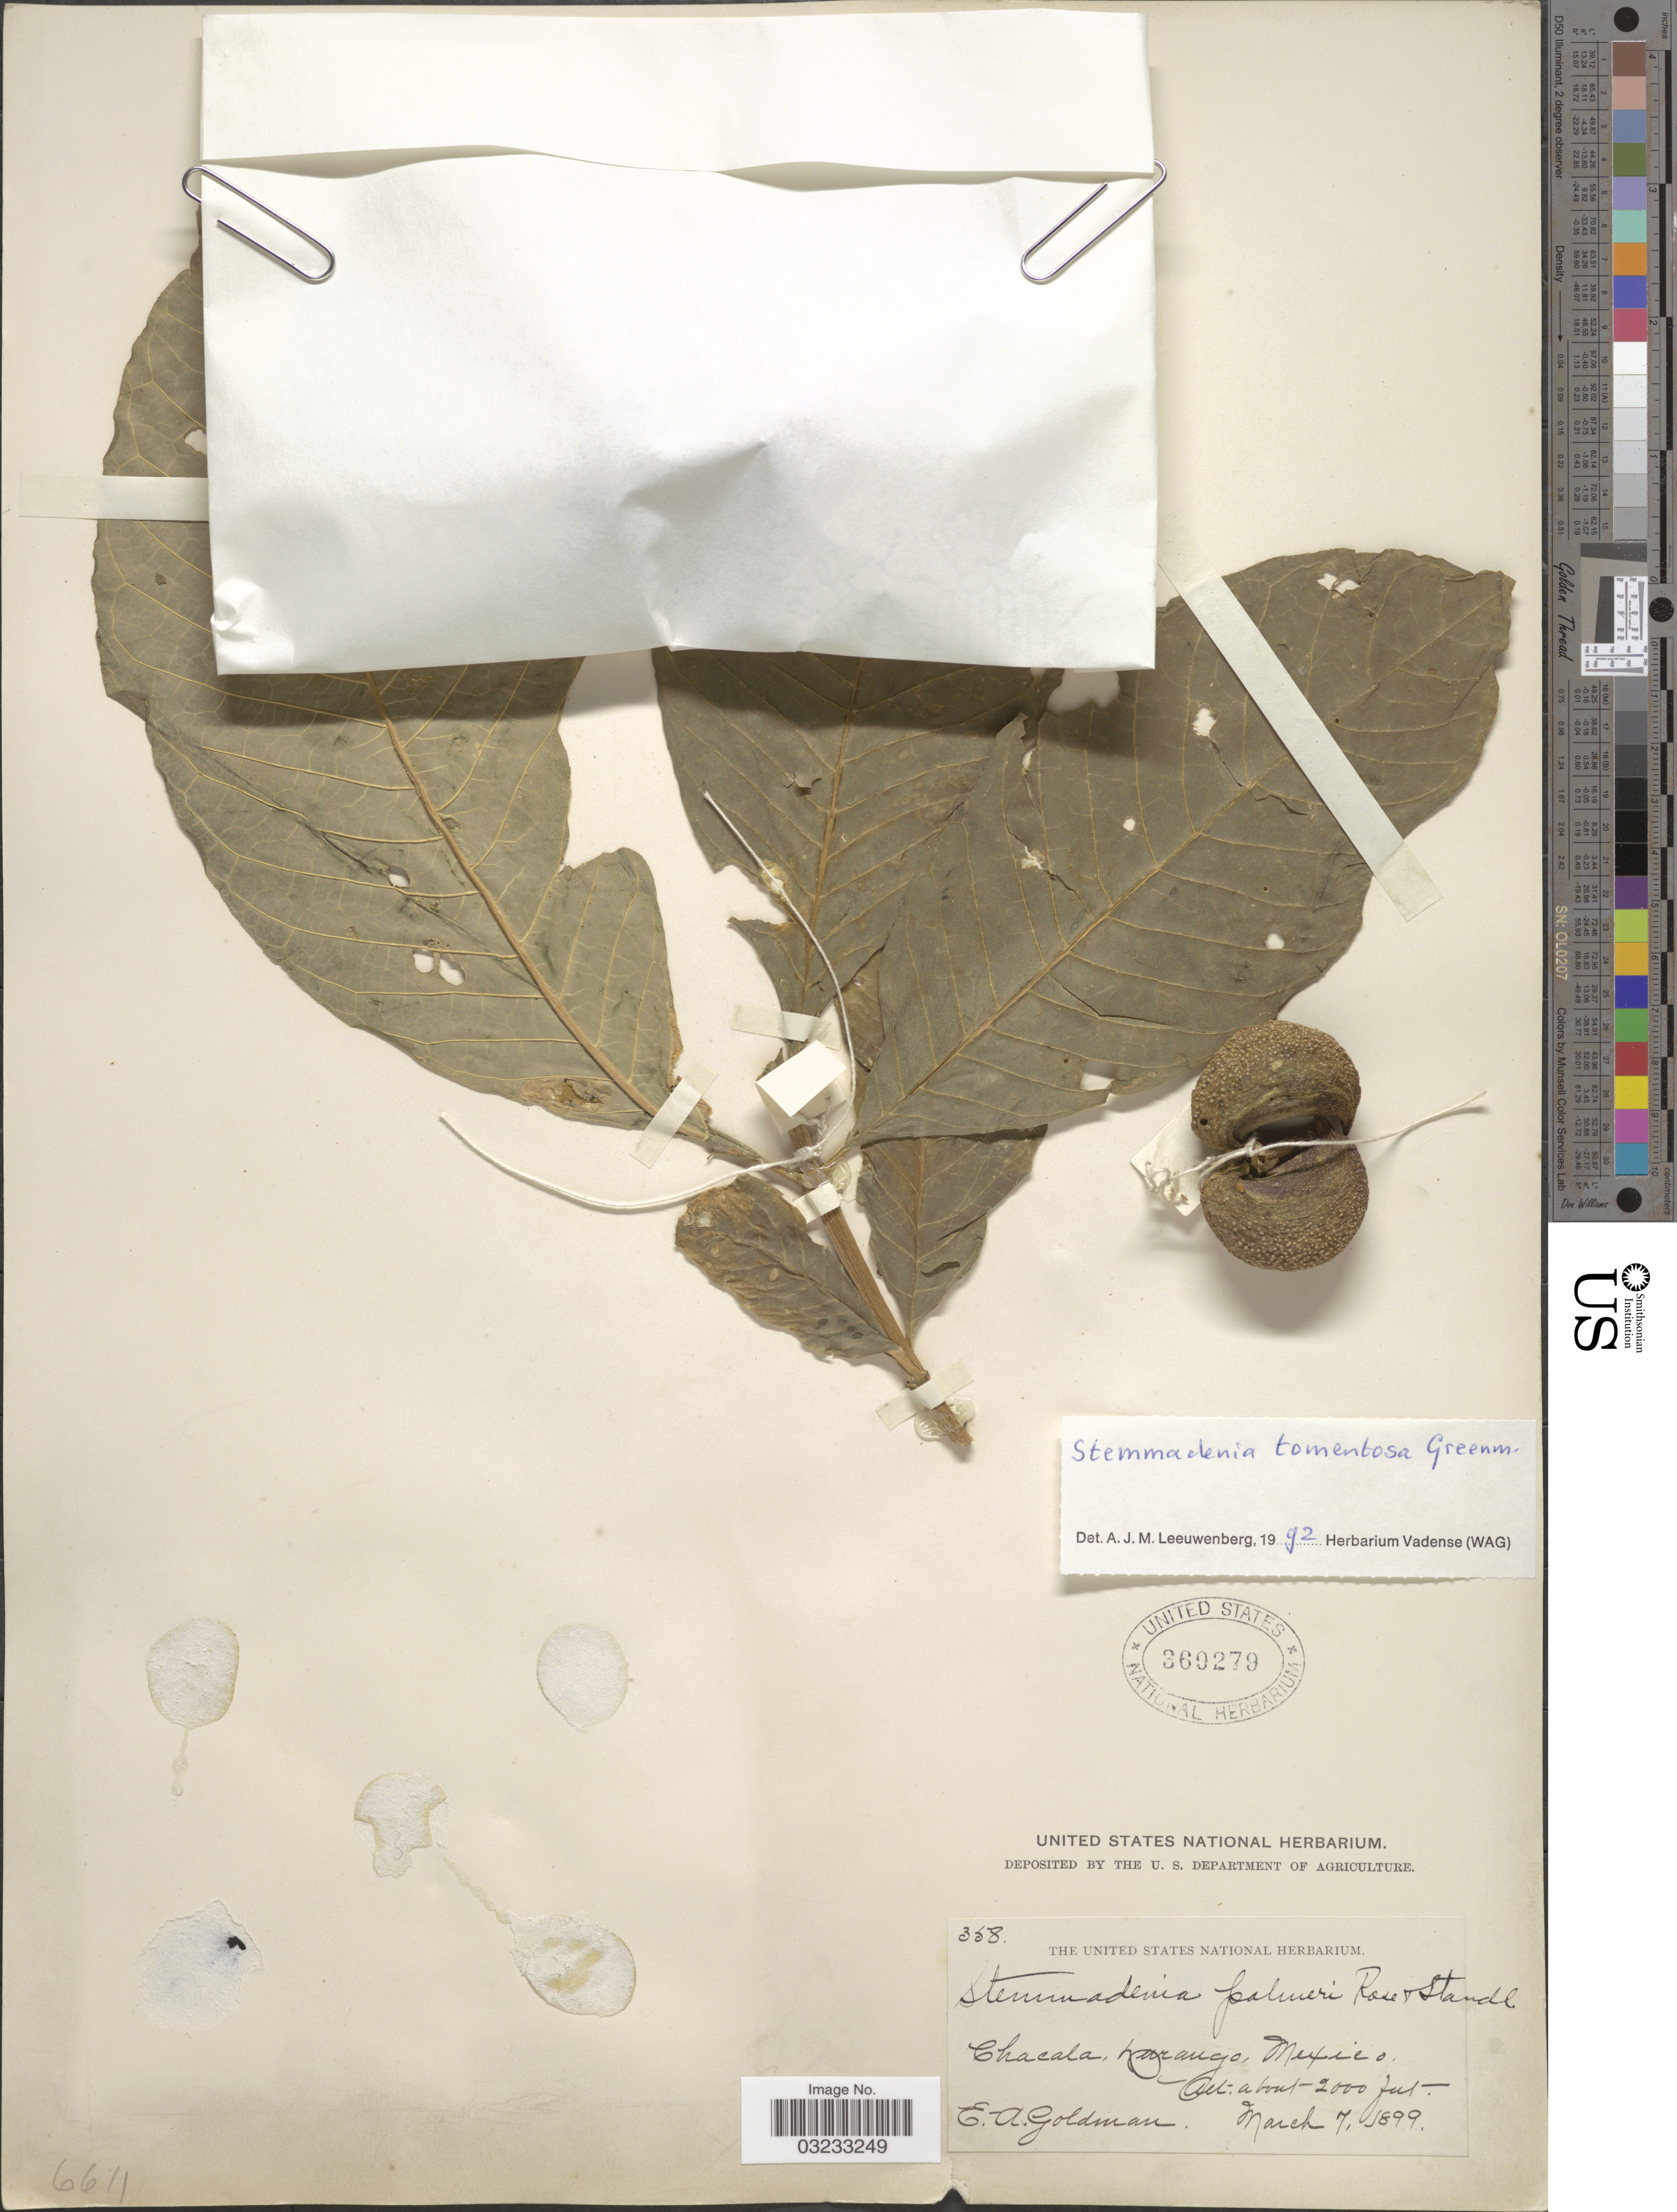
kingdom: Plantae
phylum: Tracheophyta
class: Magnoliopsida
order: Gentianales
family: Apocynaceae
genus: Stemmadenia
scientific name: Stemmadenia tomentosa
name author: Greenm.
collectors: E. A. Goldman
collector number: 358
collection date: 1899-03-07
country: Mexico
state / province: Durango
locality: Chacala.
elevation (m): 610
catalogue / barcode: US 360279